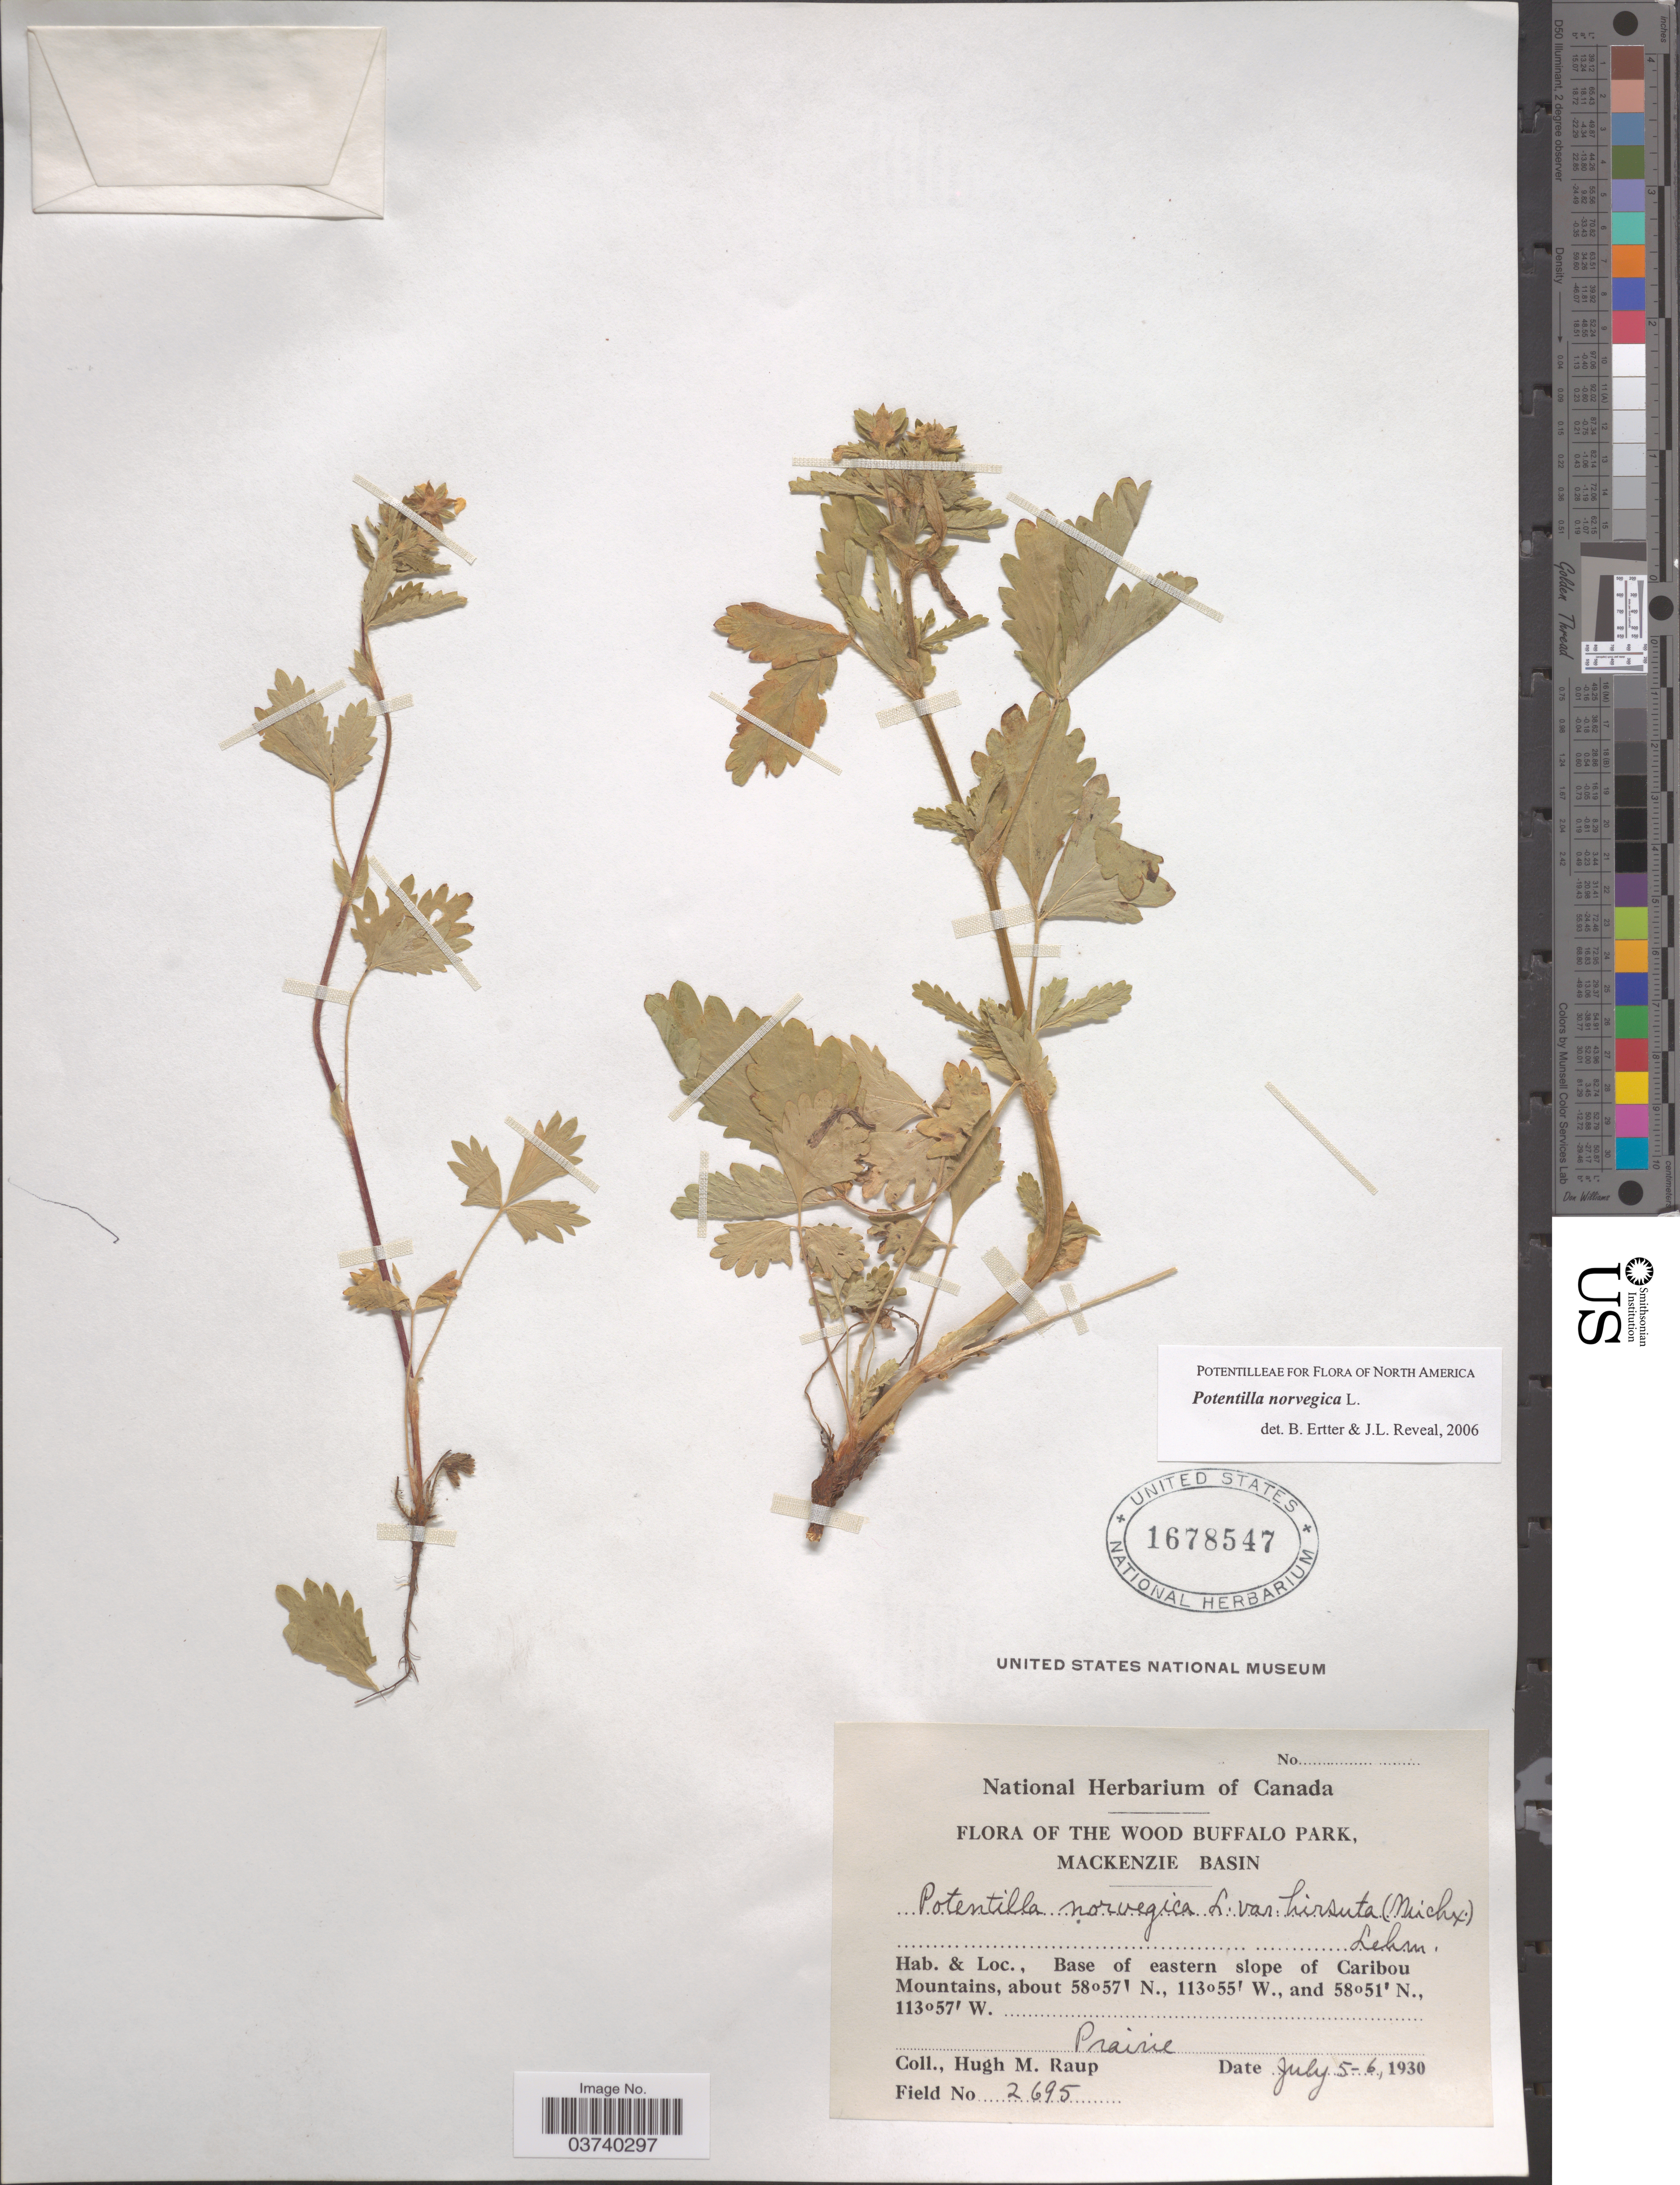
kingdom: Plantae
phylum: Tracheophyta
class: Magnoliopsida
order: Rosales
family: Rosaceae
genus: Potentilla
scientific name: Potentilla norvegica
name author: L.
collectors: H. Raup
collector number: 2695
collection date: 1930-07-05/1930-07-06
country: Canada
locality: The Wood Buffalo Park, Mackenzie Basin. Base of eastern slope of Caribou Mountains.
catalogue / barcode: US 1678547